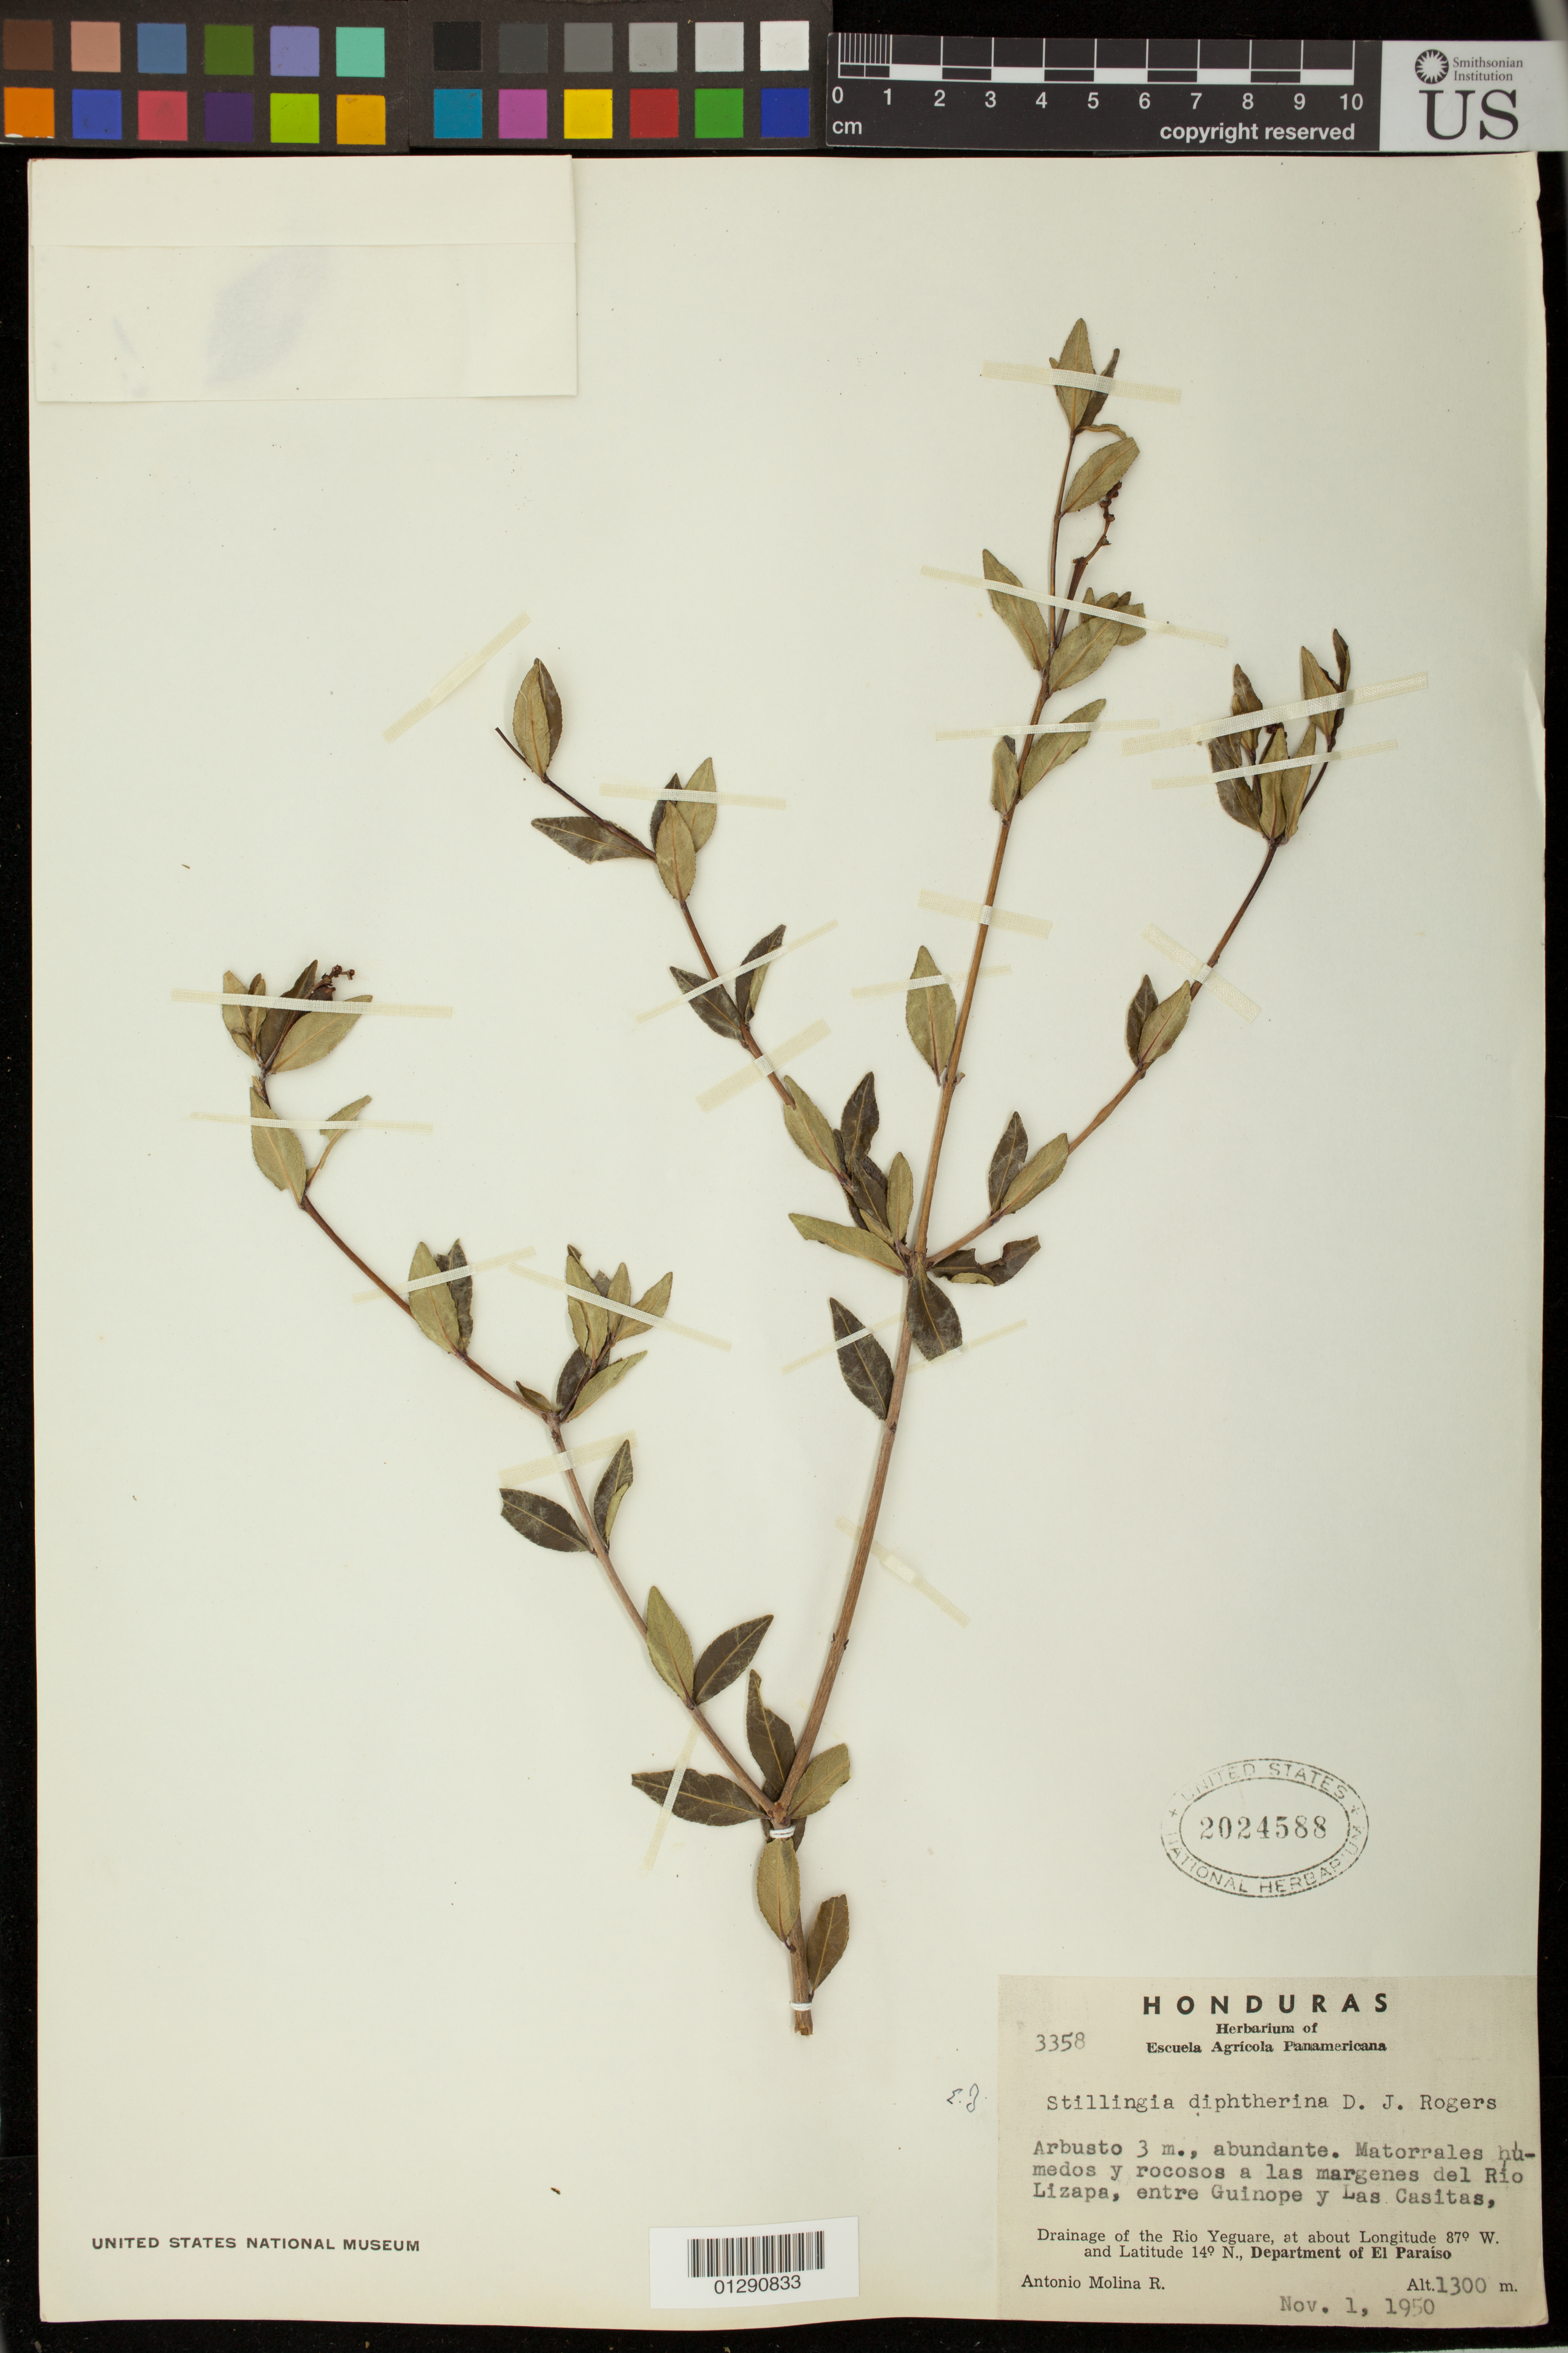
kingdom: Plantae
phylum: Tracheophyta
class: Magnoliopsida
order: Malpighiales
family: Euphorbiaceae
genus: Stillingia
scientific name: Stillingia diphtherina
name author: D.J. Rogers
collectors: A. Molina R.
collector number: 3558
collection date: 1950-11-01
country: Honduras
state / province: El Paraíso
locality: Matorrales humedos y rocosos a las margenes del Rio Lizapa, entre Guinope y Las Casitas, Drainage of the Rio Yeguare.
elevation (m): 1300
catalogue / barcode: US 2024588